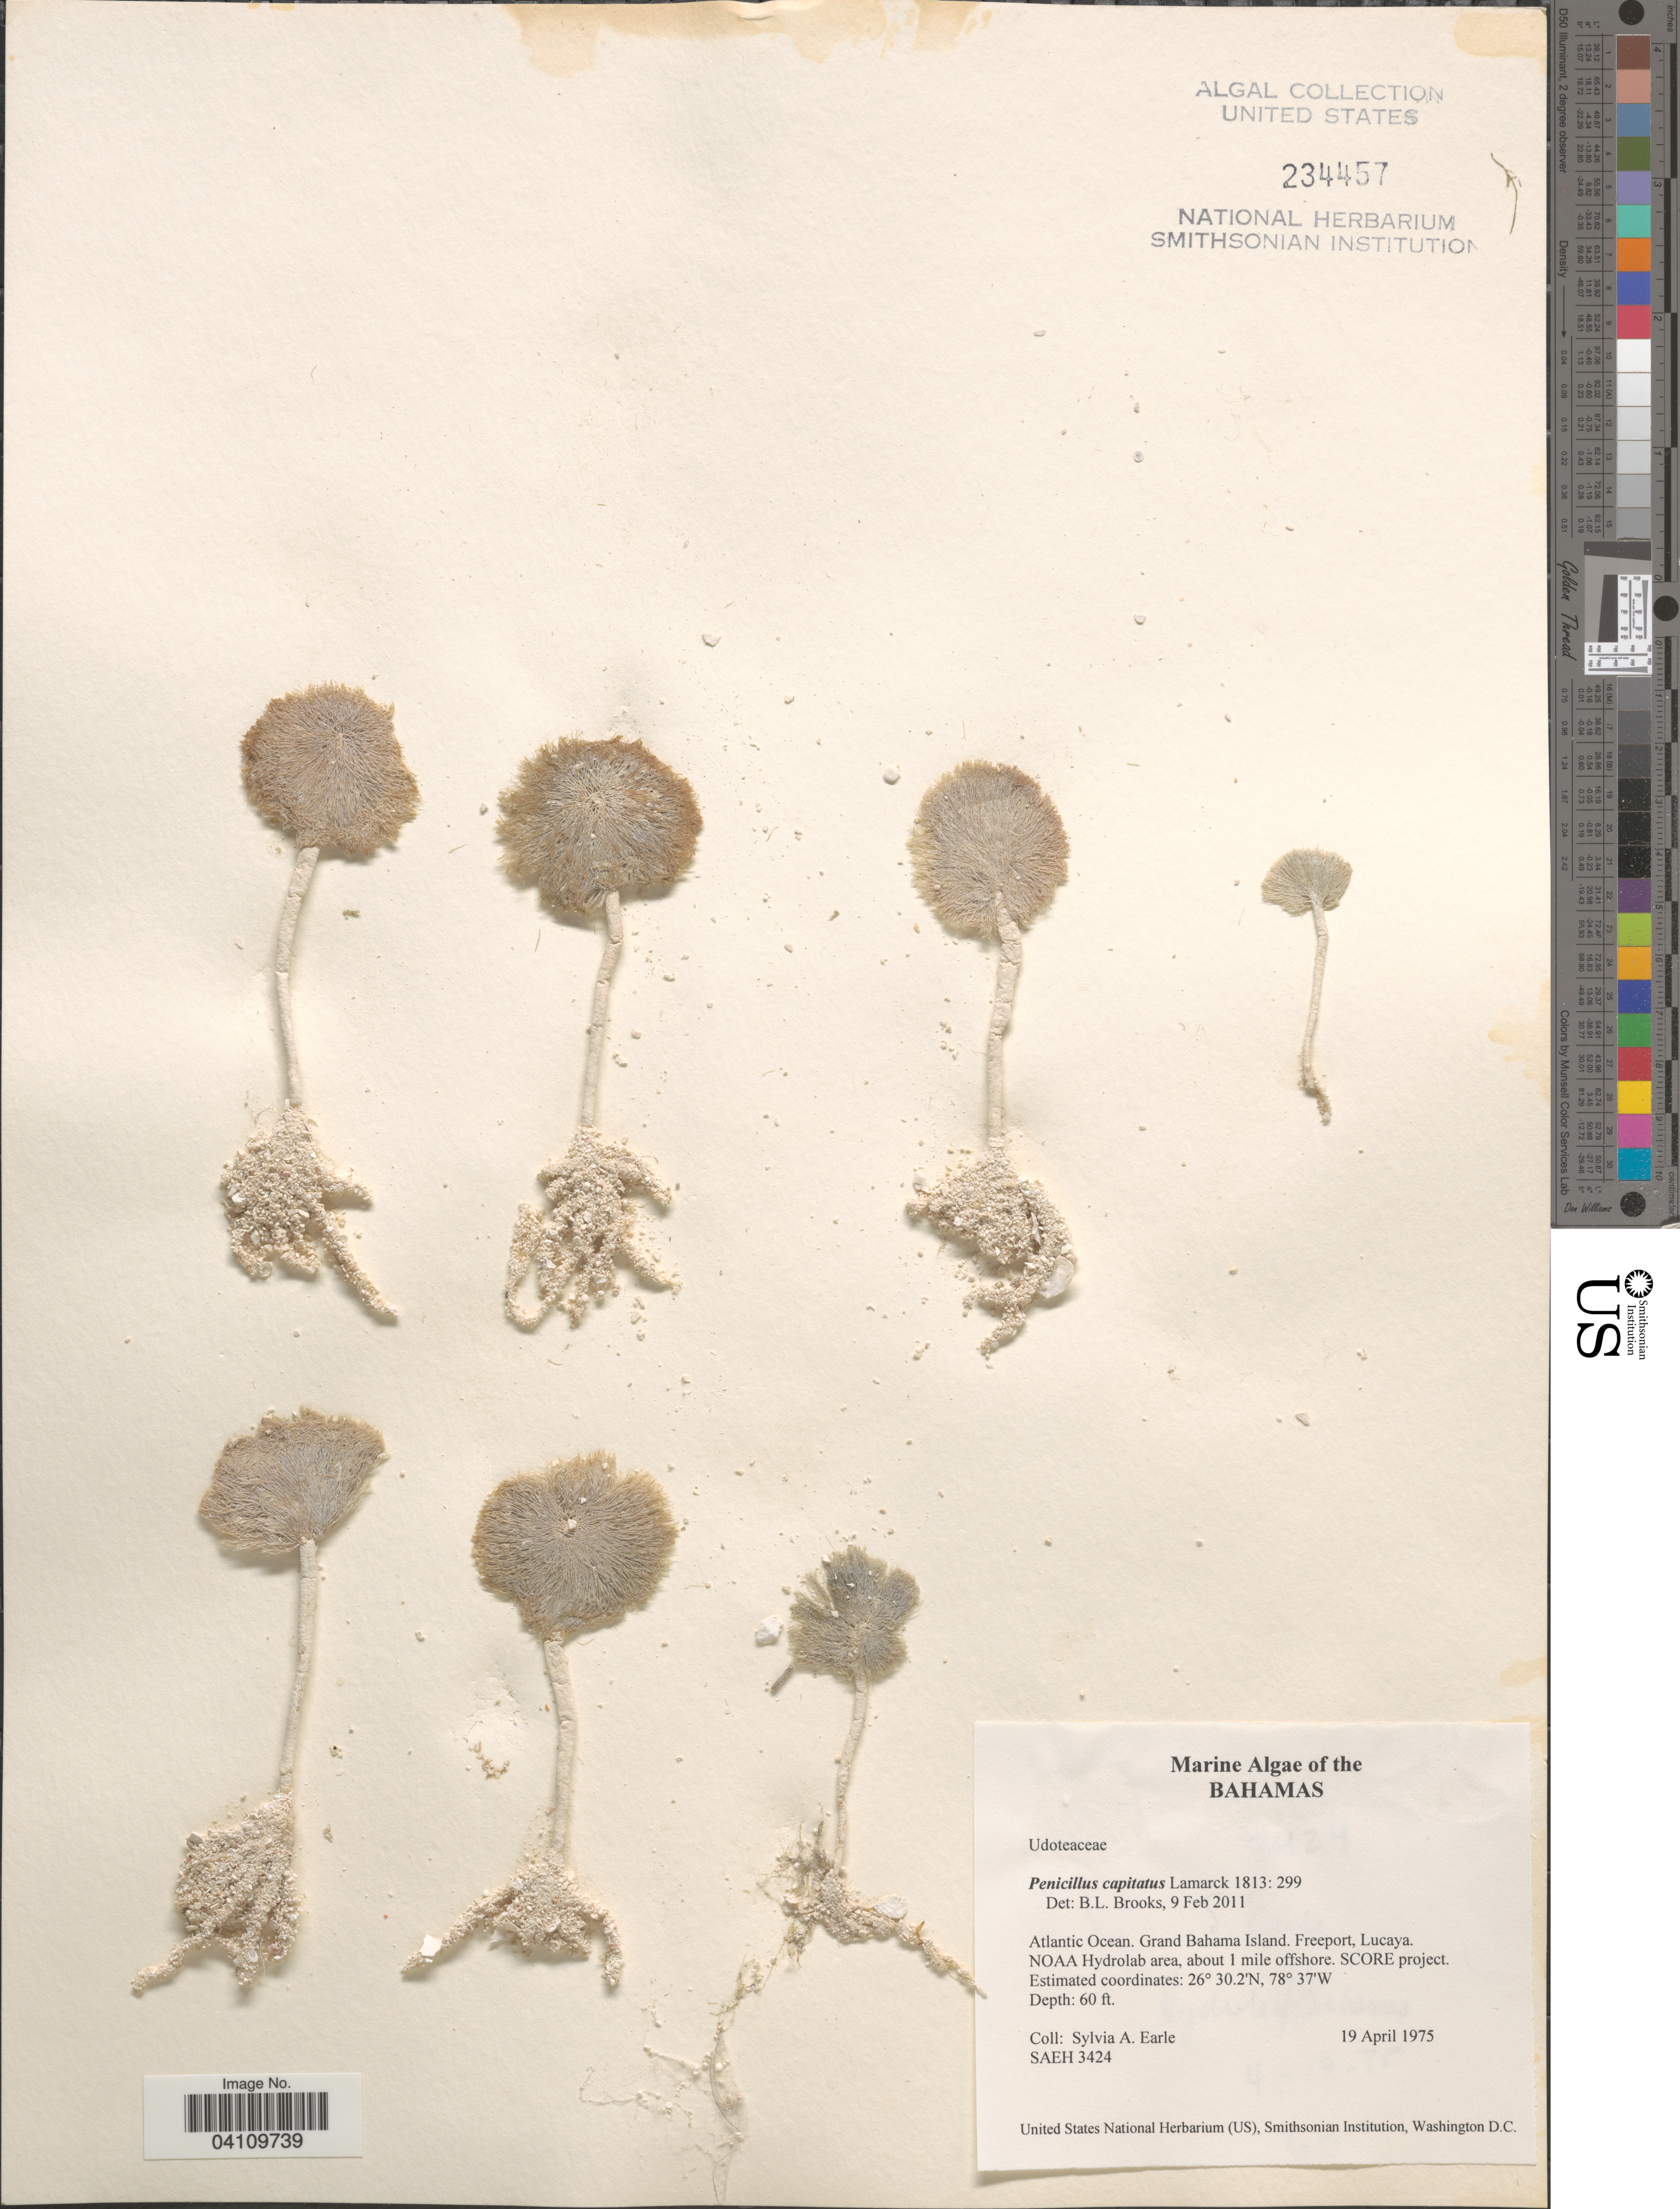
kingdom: Plantae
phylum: Chlorophyta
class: Ulvophyceae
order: Bryopsidales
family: Udoteaceae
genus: Penicillus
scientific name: Penicillus capitatus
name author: Lam.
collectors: S. A. Earle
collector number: SAEH 3424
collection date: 1975-04-19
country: Bahamas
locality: Atlantic Ocean. Grand Bahama Island. Freeport, Lucaya. NOAA Hydrolab area, about 1 mile offshore, SCORE project.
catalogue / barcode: US 234457